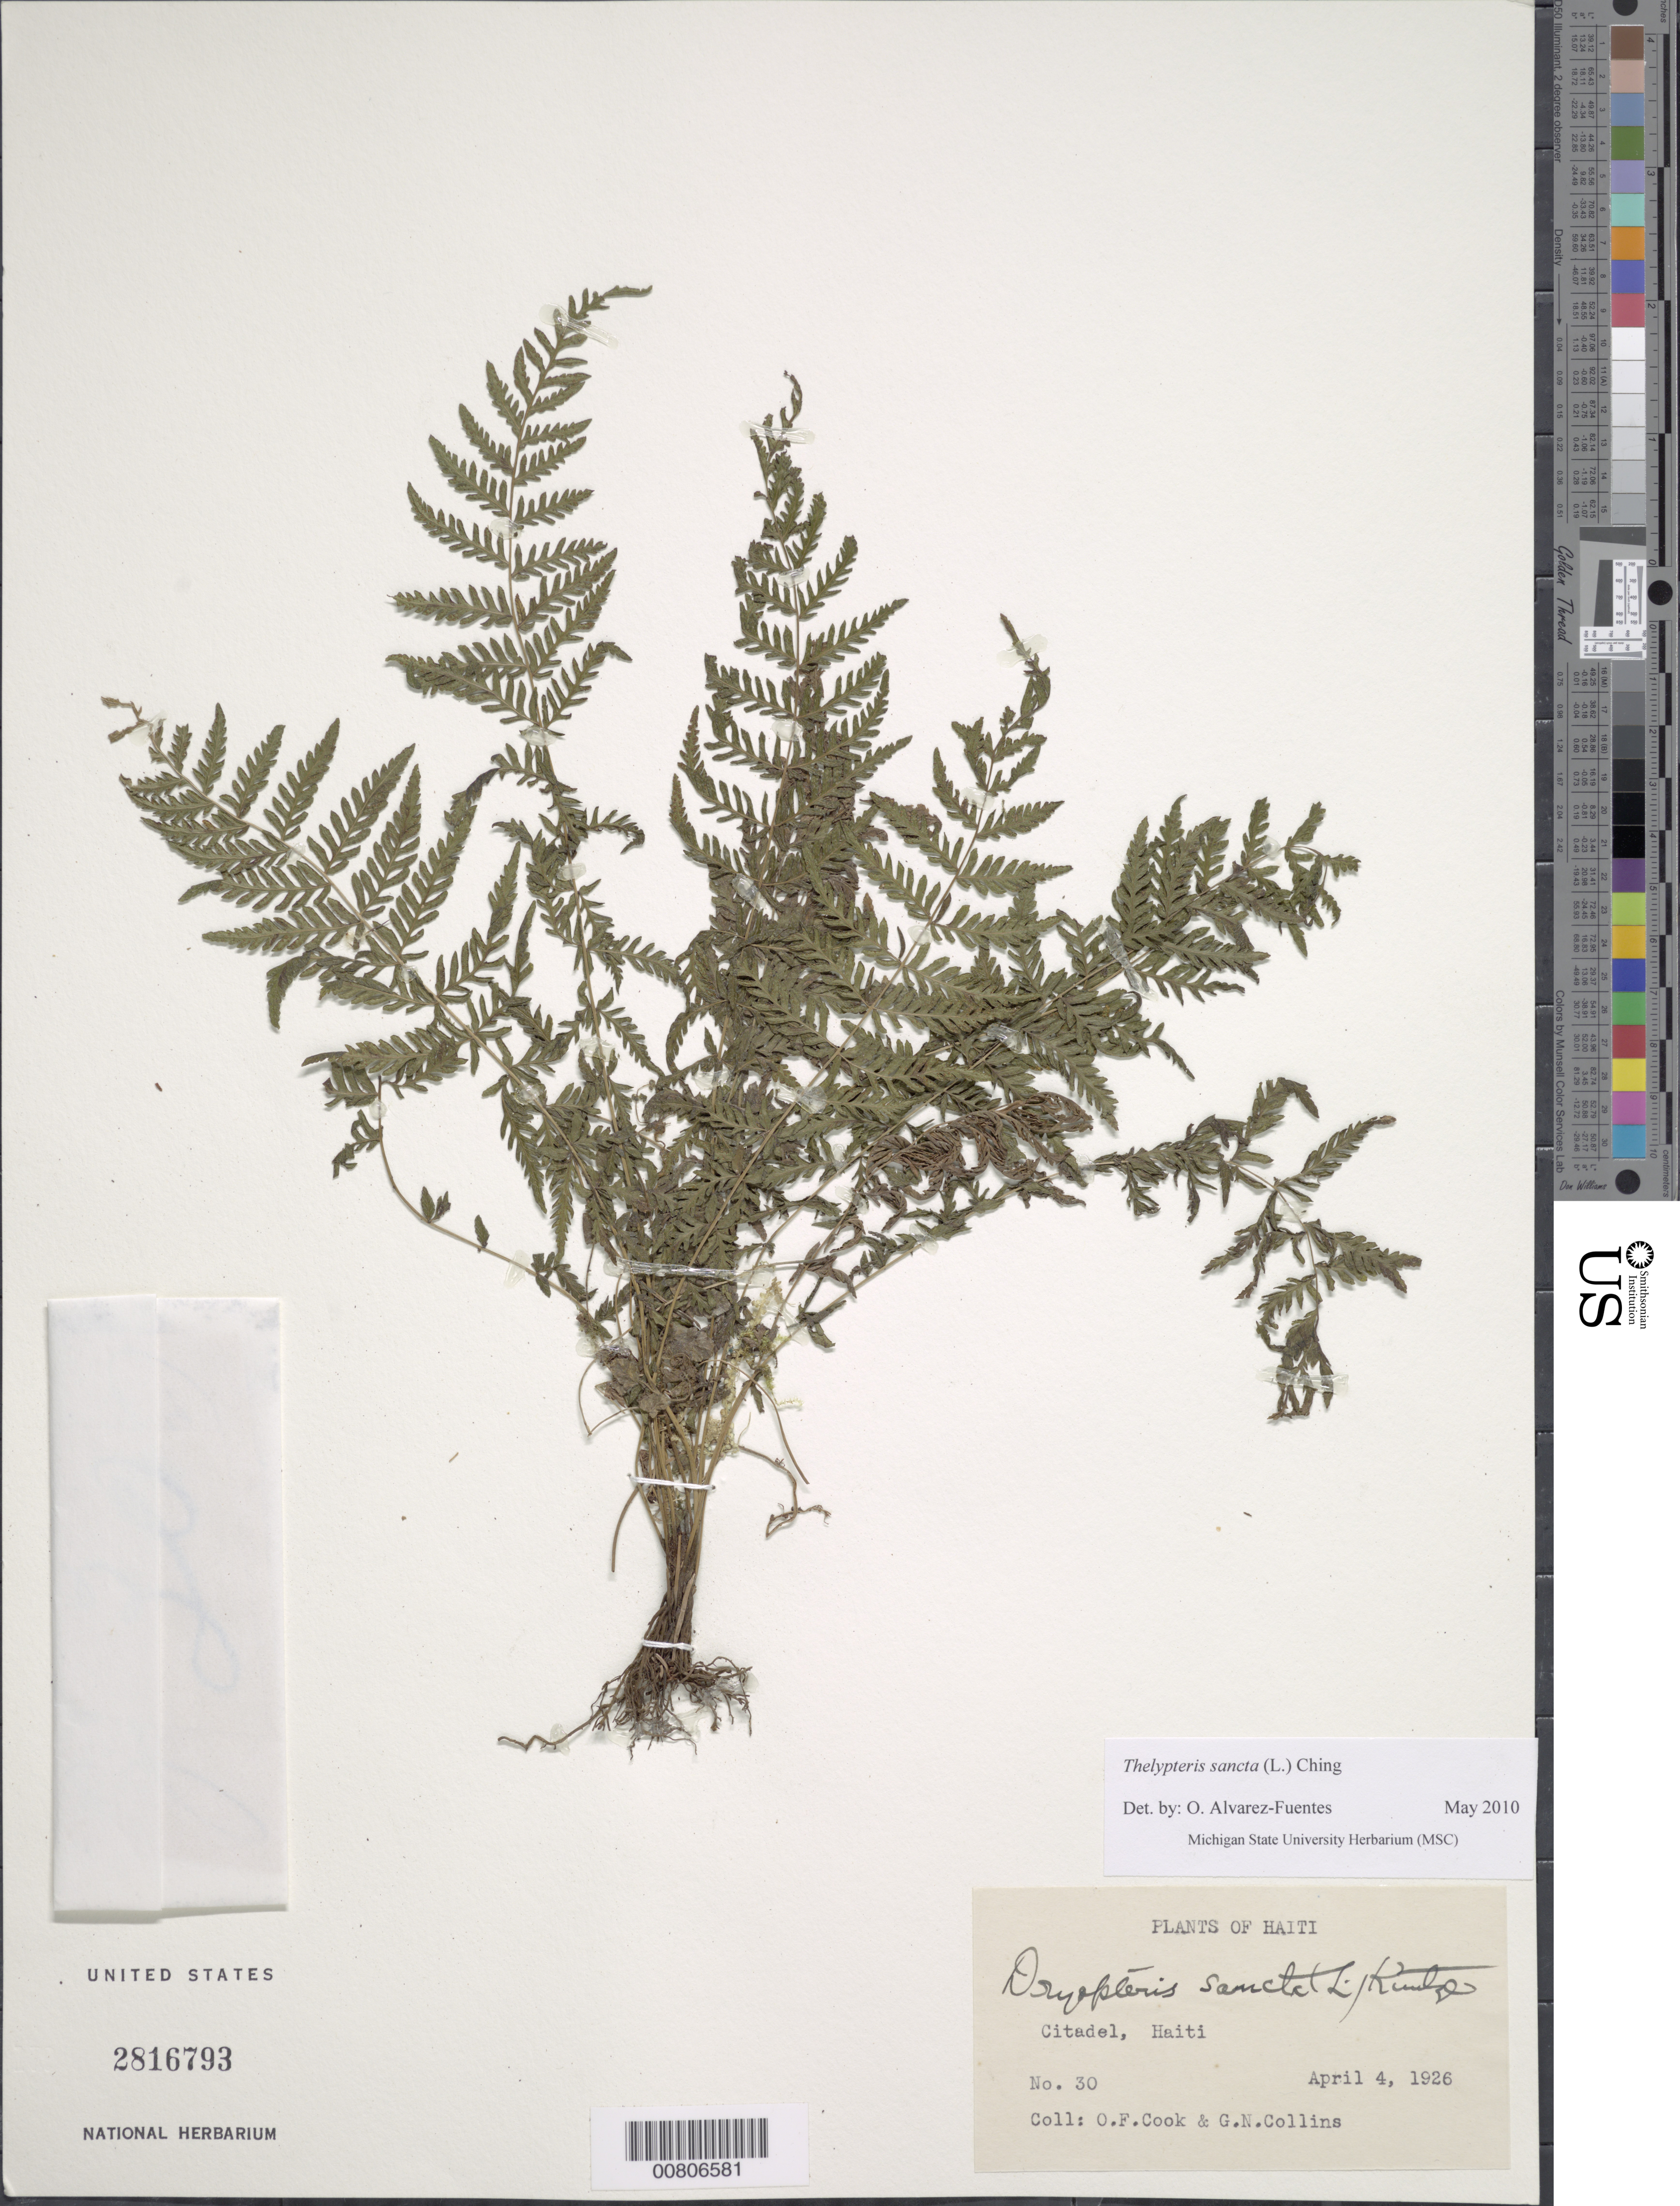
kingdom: Plantae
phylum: Tracheophyta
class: Polypodiopsida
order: Polypodiales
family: Thelypteridaceae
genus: Amauropelta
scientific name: Amauropelta sancta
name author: (L.) Pic. Serm.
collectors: O. F. Cook & G. Collins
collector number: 30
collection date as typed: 04 Apr 1926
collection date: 1926-04-04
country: Haiti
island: Hispaniola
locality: Citadel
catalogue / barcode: US 2816793